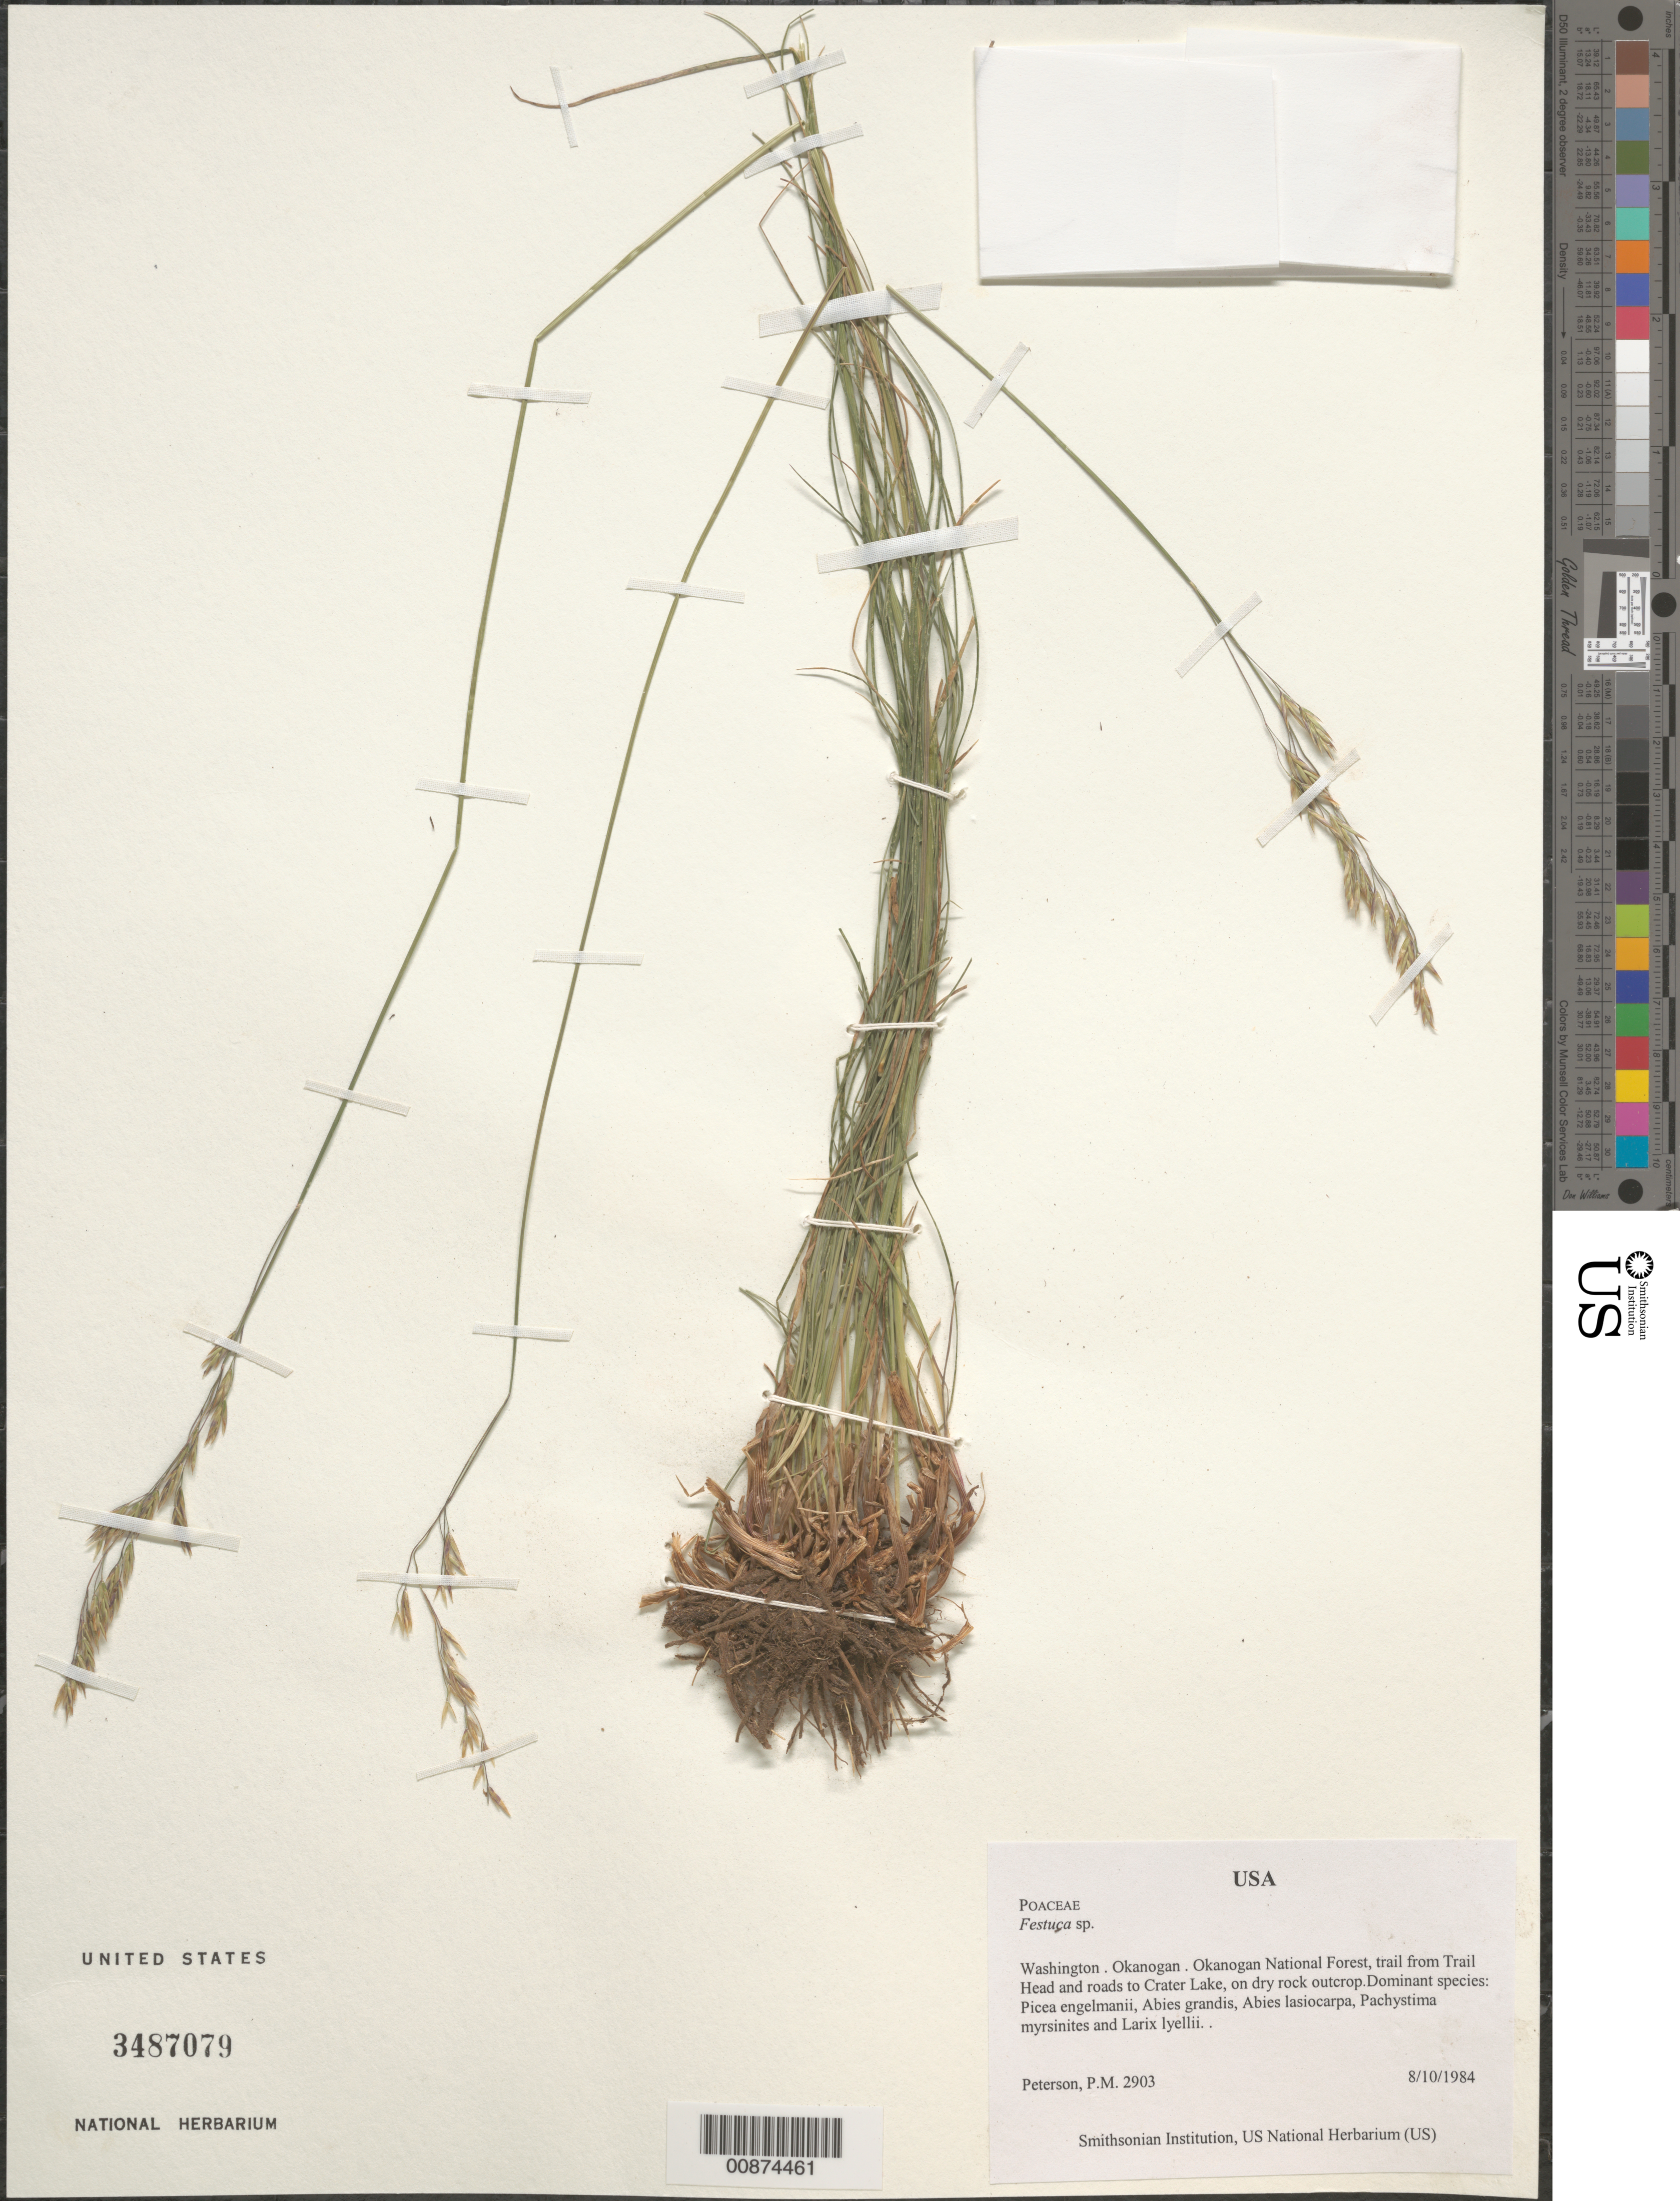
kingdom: Plantae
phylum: Tracheophyta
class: Liliopsida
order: Poales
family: Poaceae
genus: Festuca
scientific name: Festuca sp.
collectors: P. M. Peterson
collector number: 02903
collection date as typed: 10 Aug 1984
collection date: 1984-08-10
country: United States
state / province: Washington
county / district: Okanogan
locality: Okanogan National Forest, trail from Trail Head and roads to Crater Lake, on dry rock outcrop.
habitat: Dominant species: Picea engelmanii, Abies grandis, Abies lasiocarpa, Pachystima myrsinites and Larix lyellii.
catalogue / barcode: US 3487079